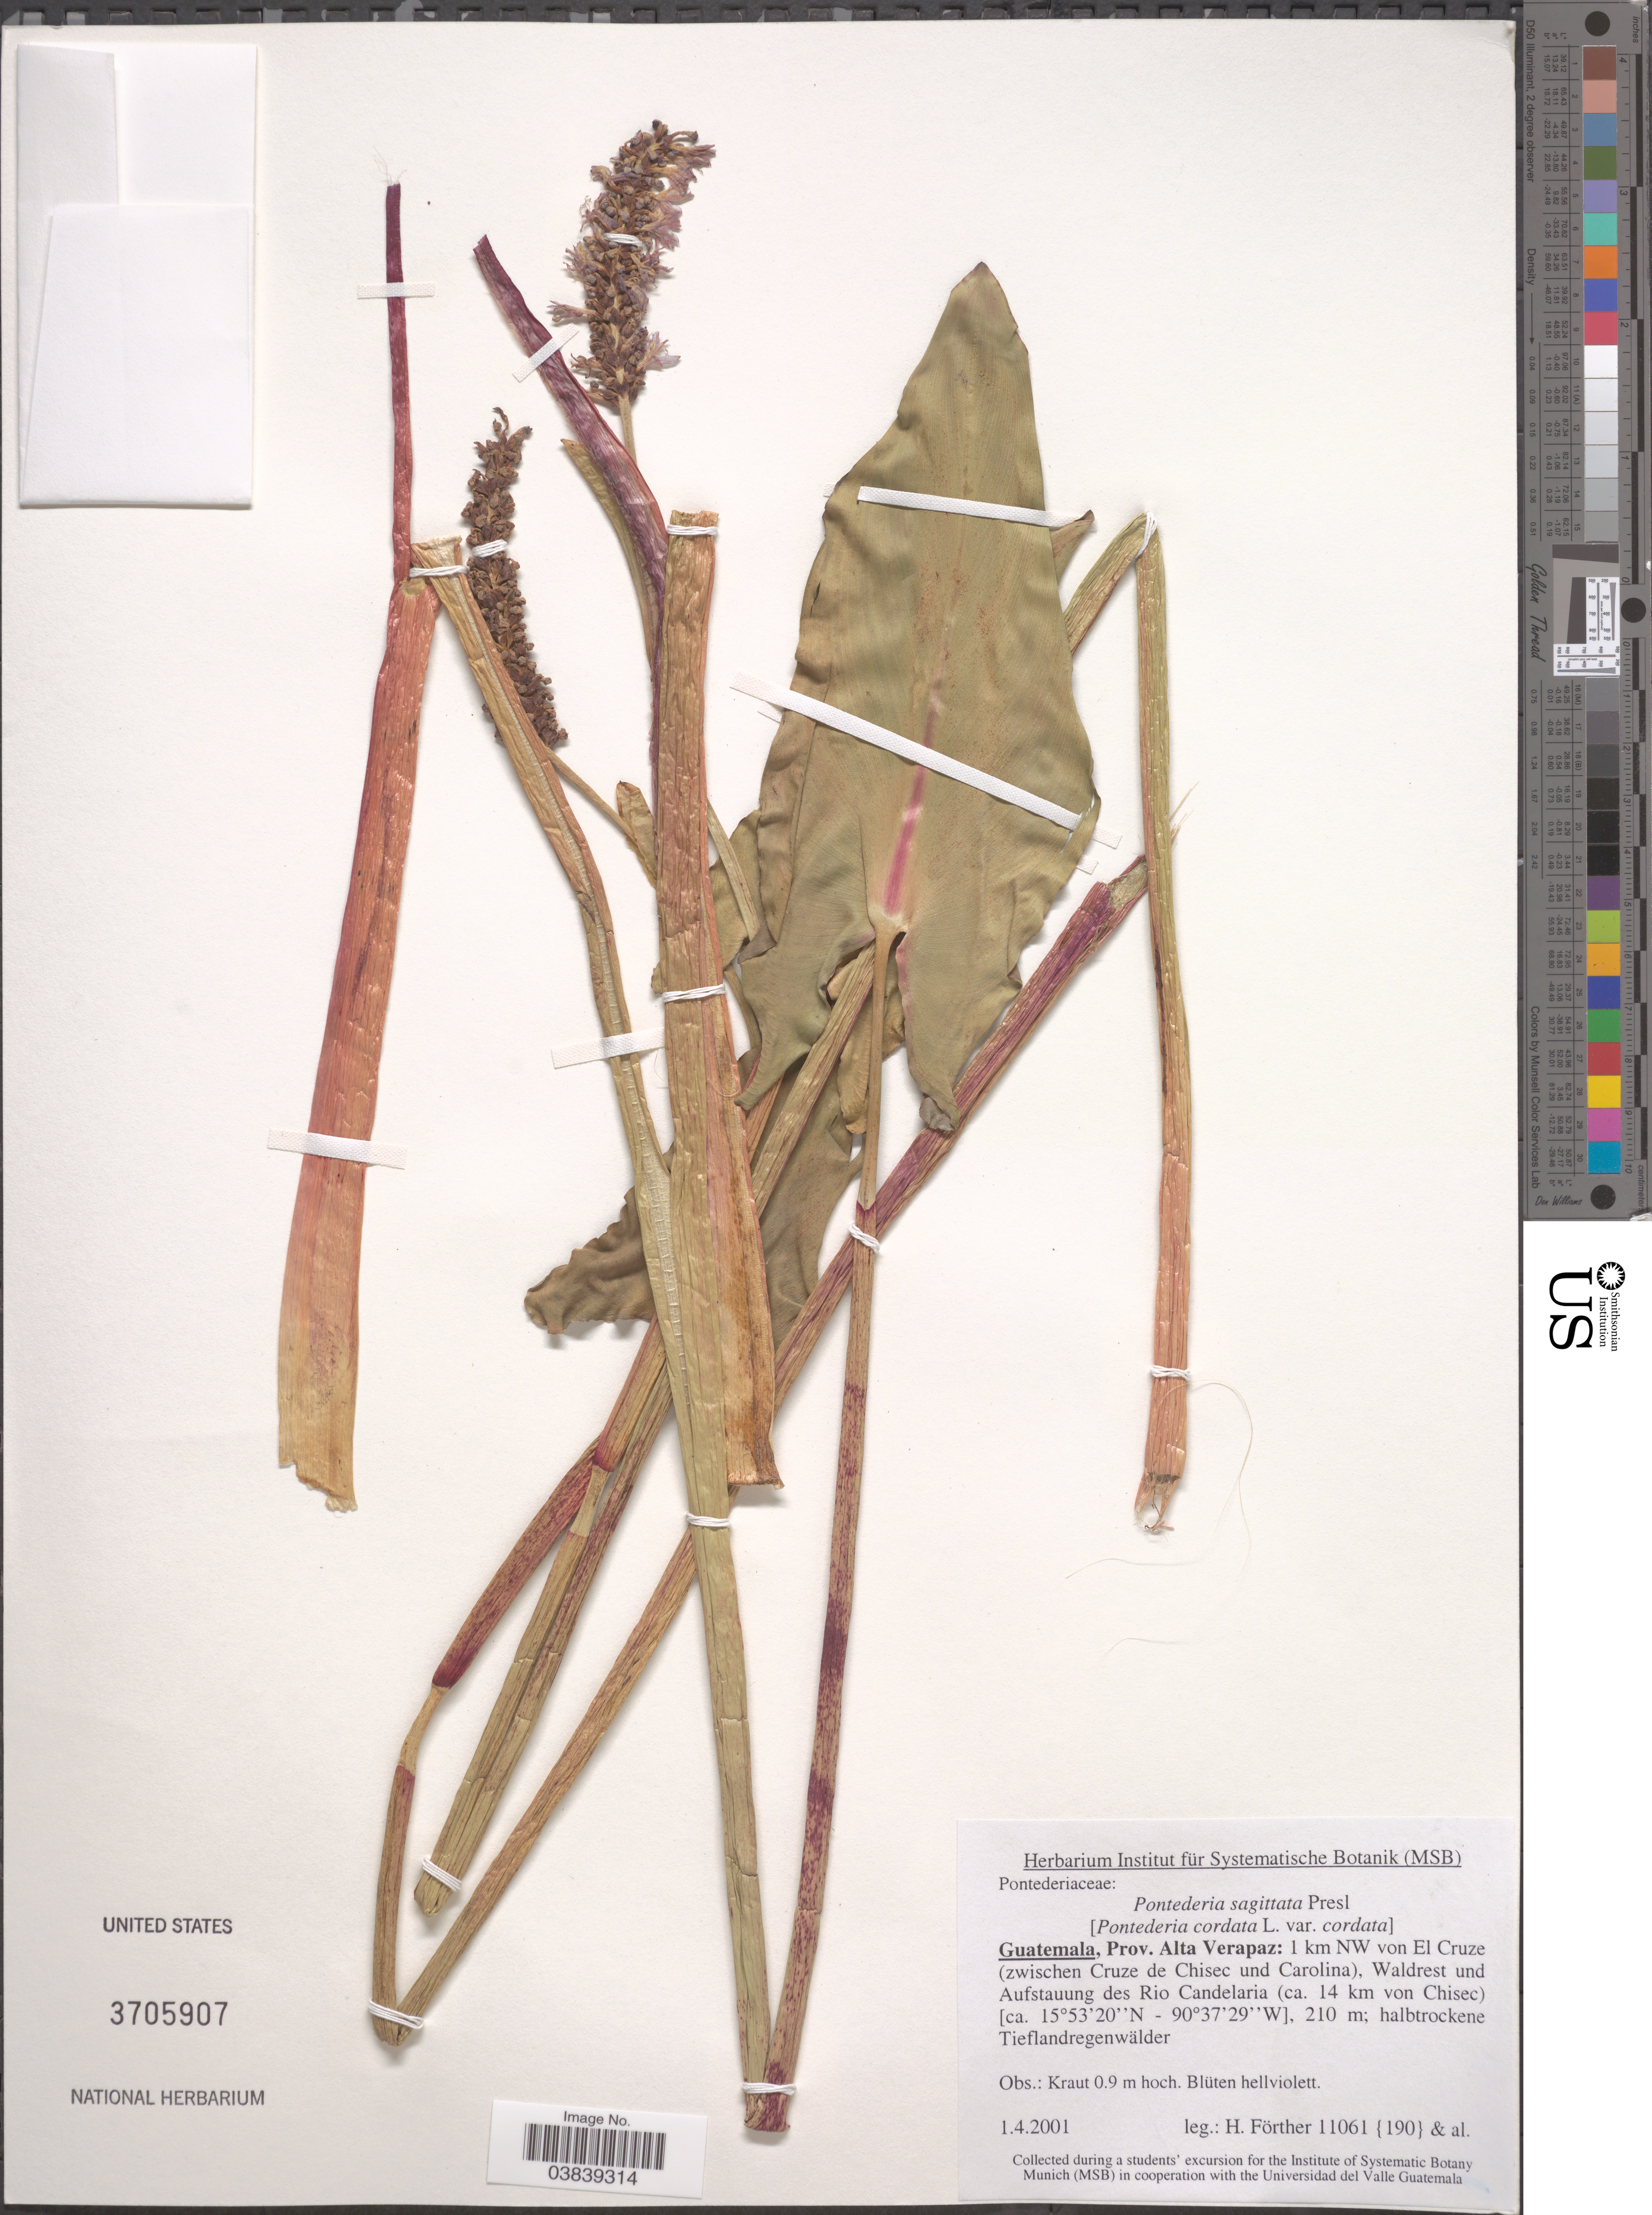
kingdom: Plantae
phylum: Tracheophyta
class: Liliopsida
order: Commelinales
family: Pontederiaceae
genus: Pontederia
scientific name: Pontederia sagittata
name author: C. Presl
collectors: H. Förther & et al.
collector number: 11061{190}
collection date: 2001-04-01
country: Guatemala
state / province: Alta Verapaz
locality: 1 km NW von El Cruze (zwischen Cruze de Chisec und Carolina), Waldrest und Aufstauung des Rio Candelaria (ca. 14 km von Chisec).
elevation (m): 210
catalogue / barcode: US 3705907